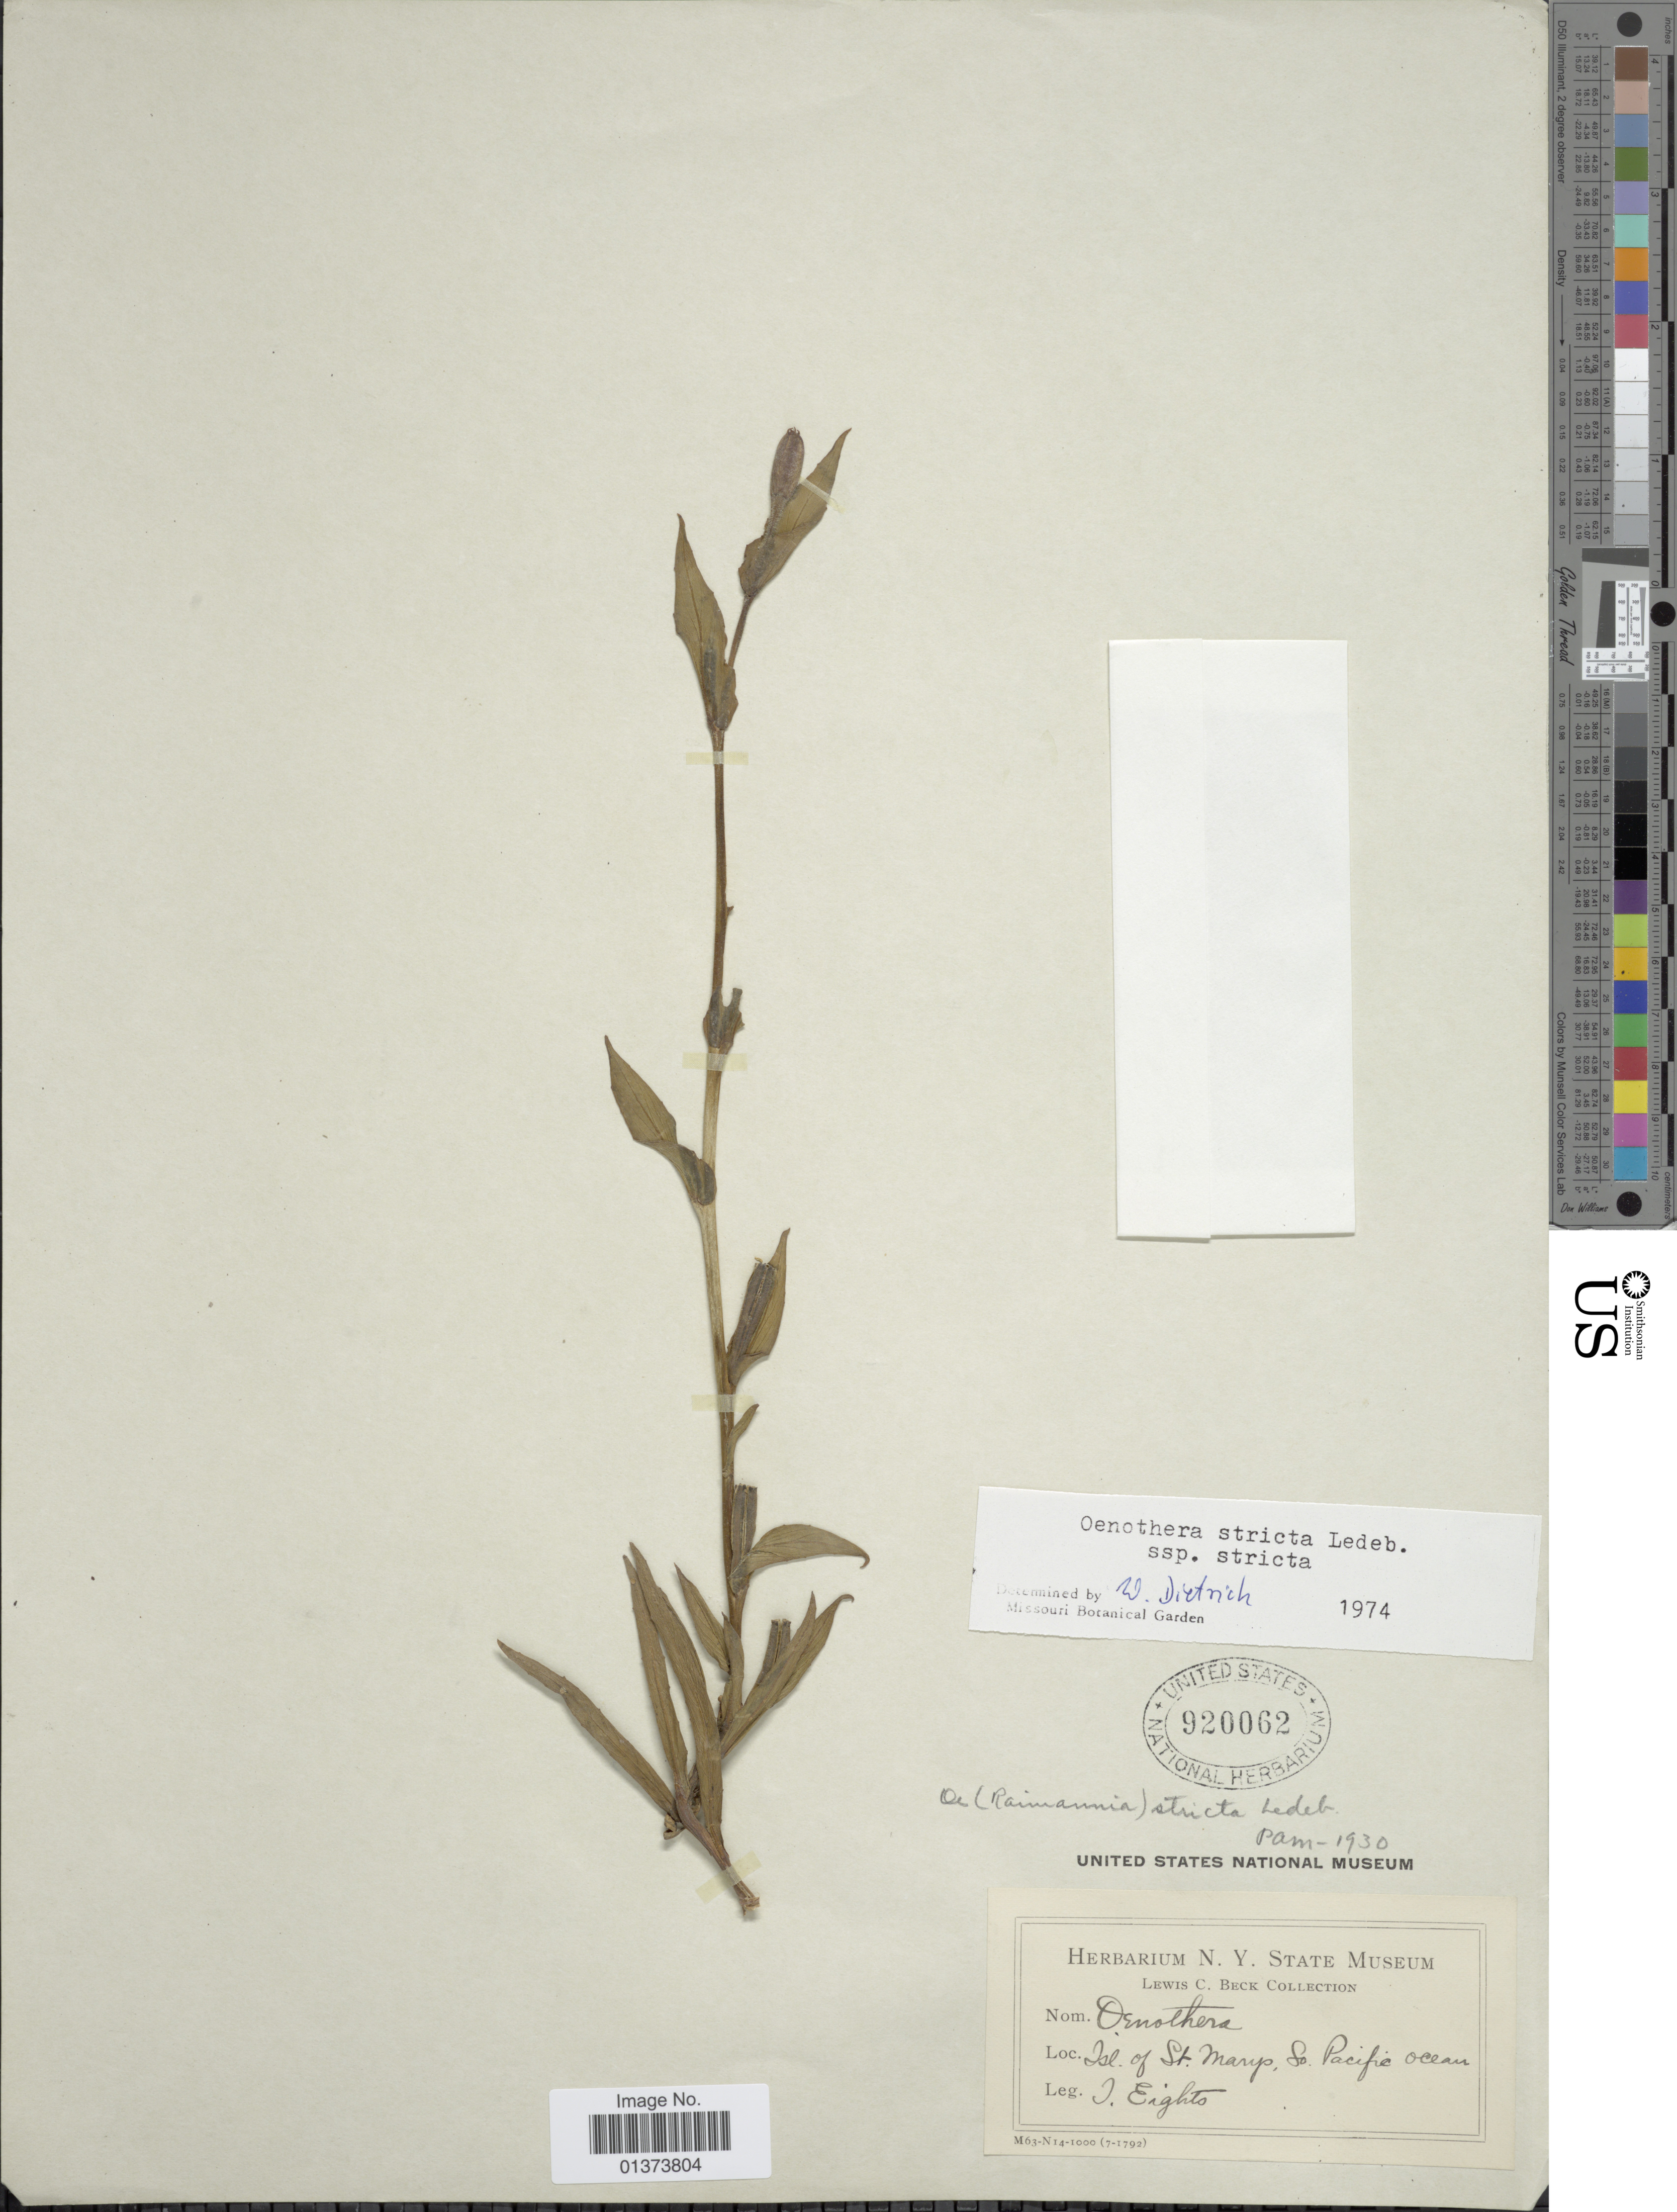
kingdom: Plantae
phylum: Tracheophyta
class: Magnoliopsida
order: Myrtales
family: Onagraceae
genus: Oenothera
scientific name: Oenothera stricta subsp. stricta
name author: Ledeb. ex Link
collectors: L. Beck & J. Eights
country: Chile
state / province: Bio-Bío (VIII)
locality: Isl. of St. Marys, So. Pacific ocean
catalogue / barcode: US 920062